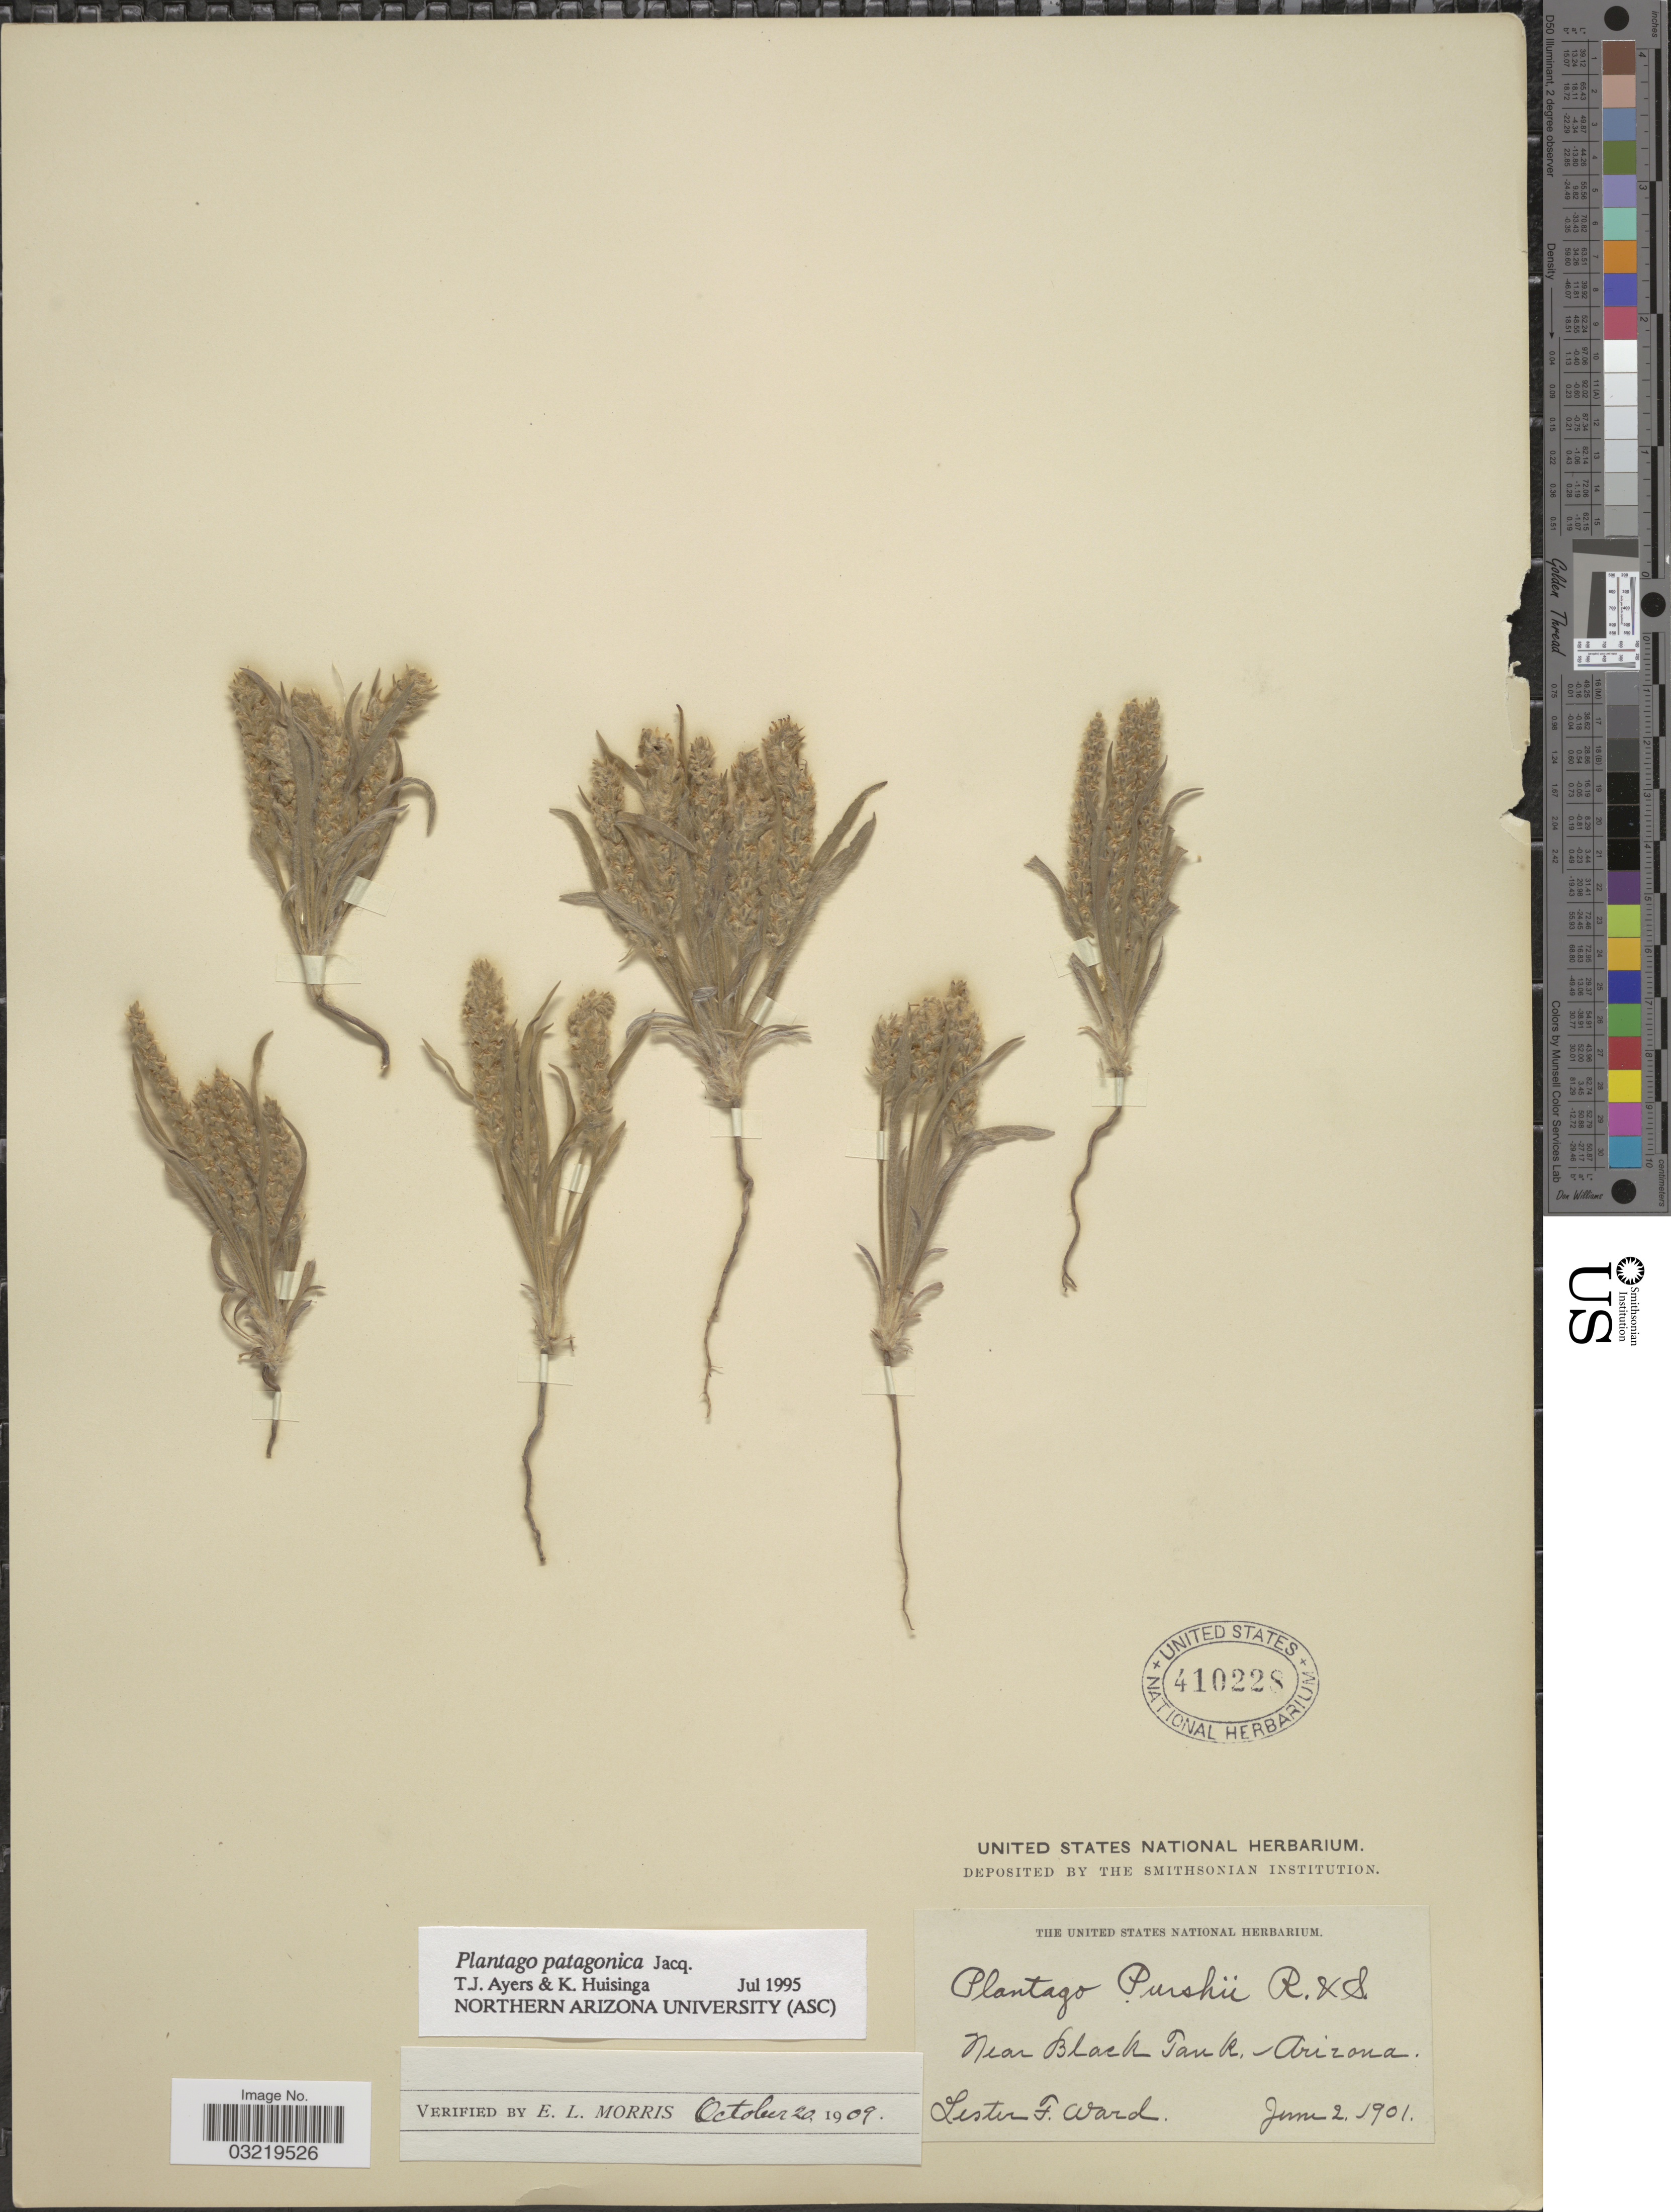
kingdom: Plantae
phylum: Tracheophyta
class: Magnoliopsida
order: Lamiales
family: Plantaginaceae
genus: Plantago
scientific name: Plantago patagonica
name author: Jacq.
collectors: L. F. Ward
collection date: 1901-06-02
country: United States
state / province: Arizona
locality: Near Black Tank.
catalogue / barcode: US 410228